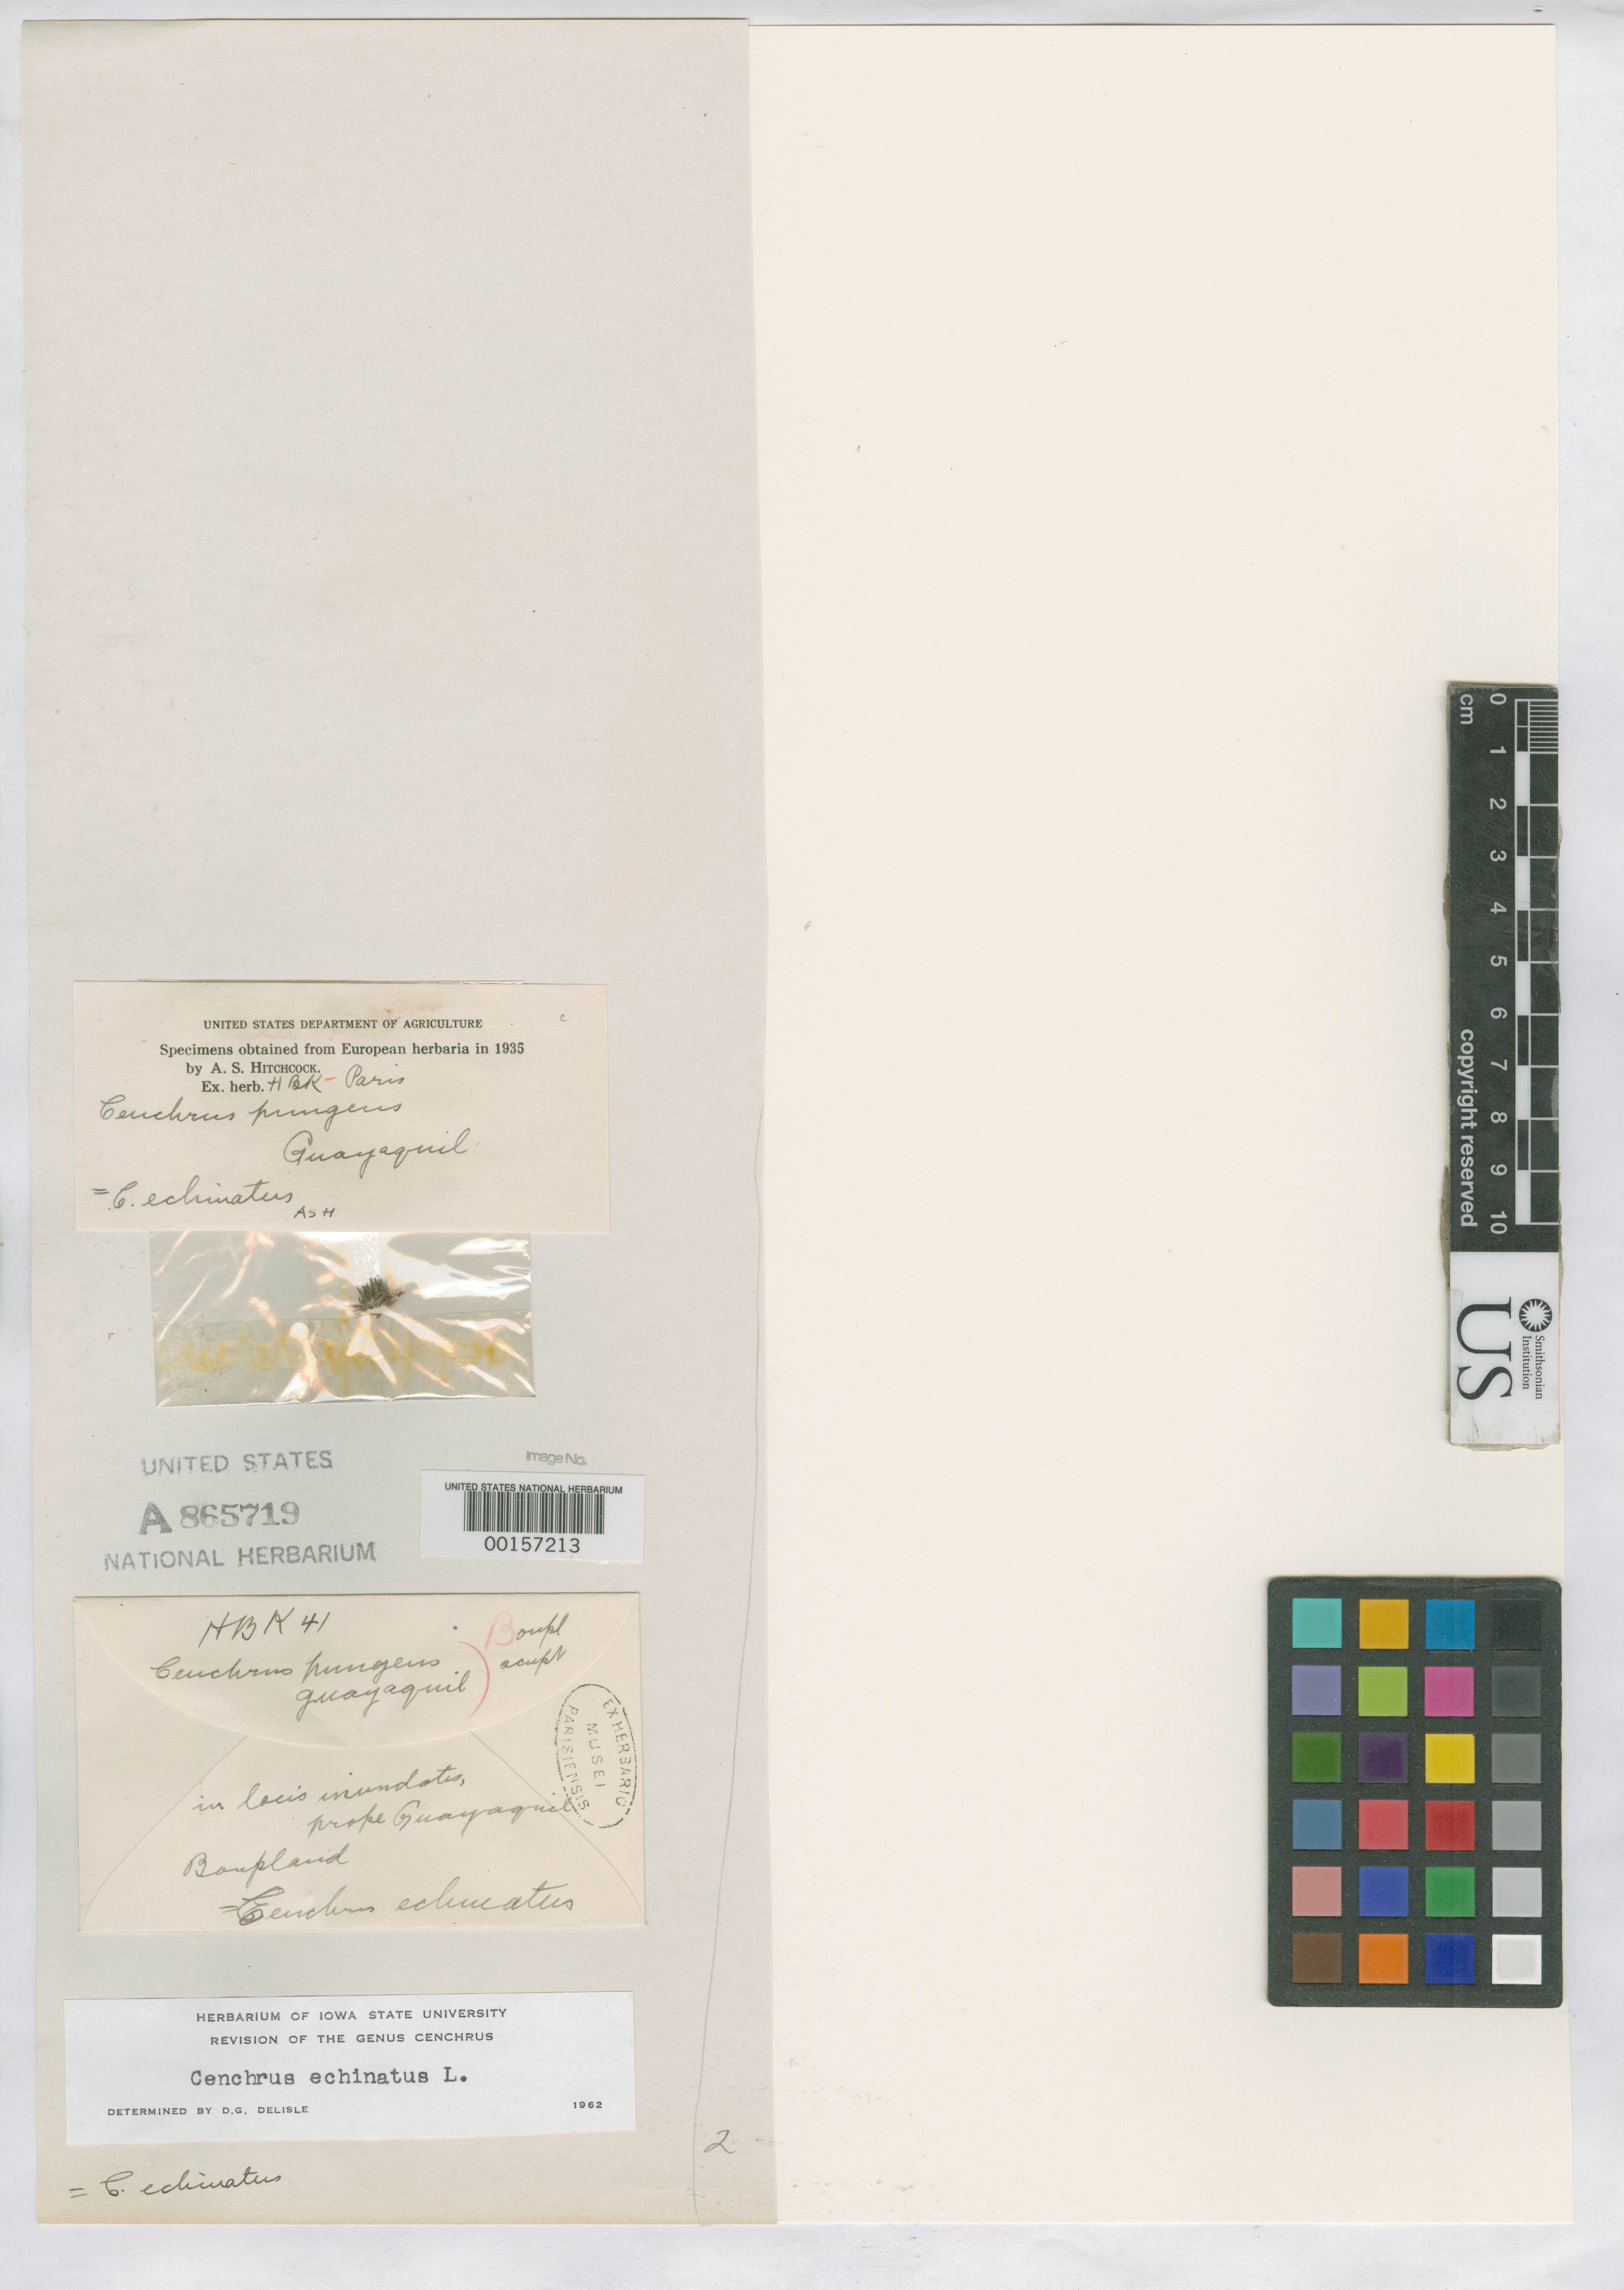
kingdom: Plantae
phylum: Tracheophyta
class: Liliopsida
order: Poales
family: Poaceae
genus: Cenchrus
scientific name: Cenchrus pungens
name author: Kunth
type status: Type Fragment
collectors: A. J. A. Bonpland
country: Peru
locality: prope Guayaquil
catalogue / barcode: US 865719A